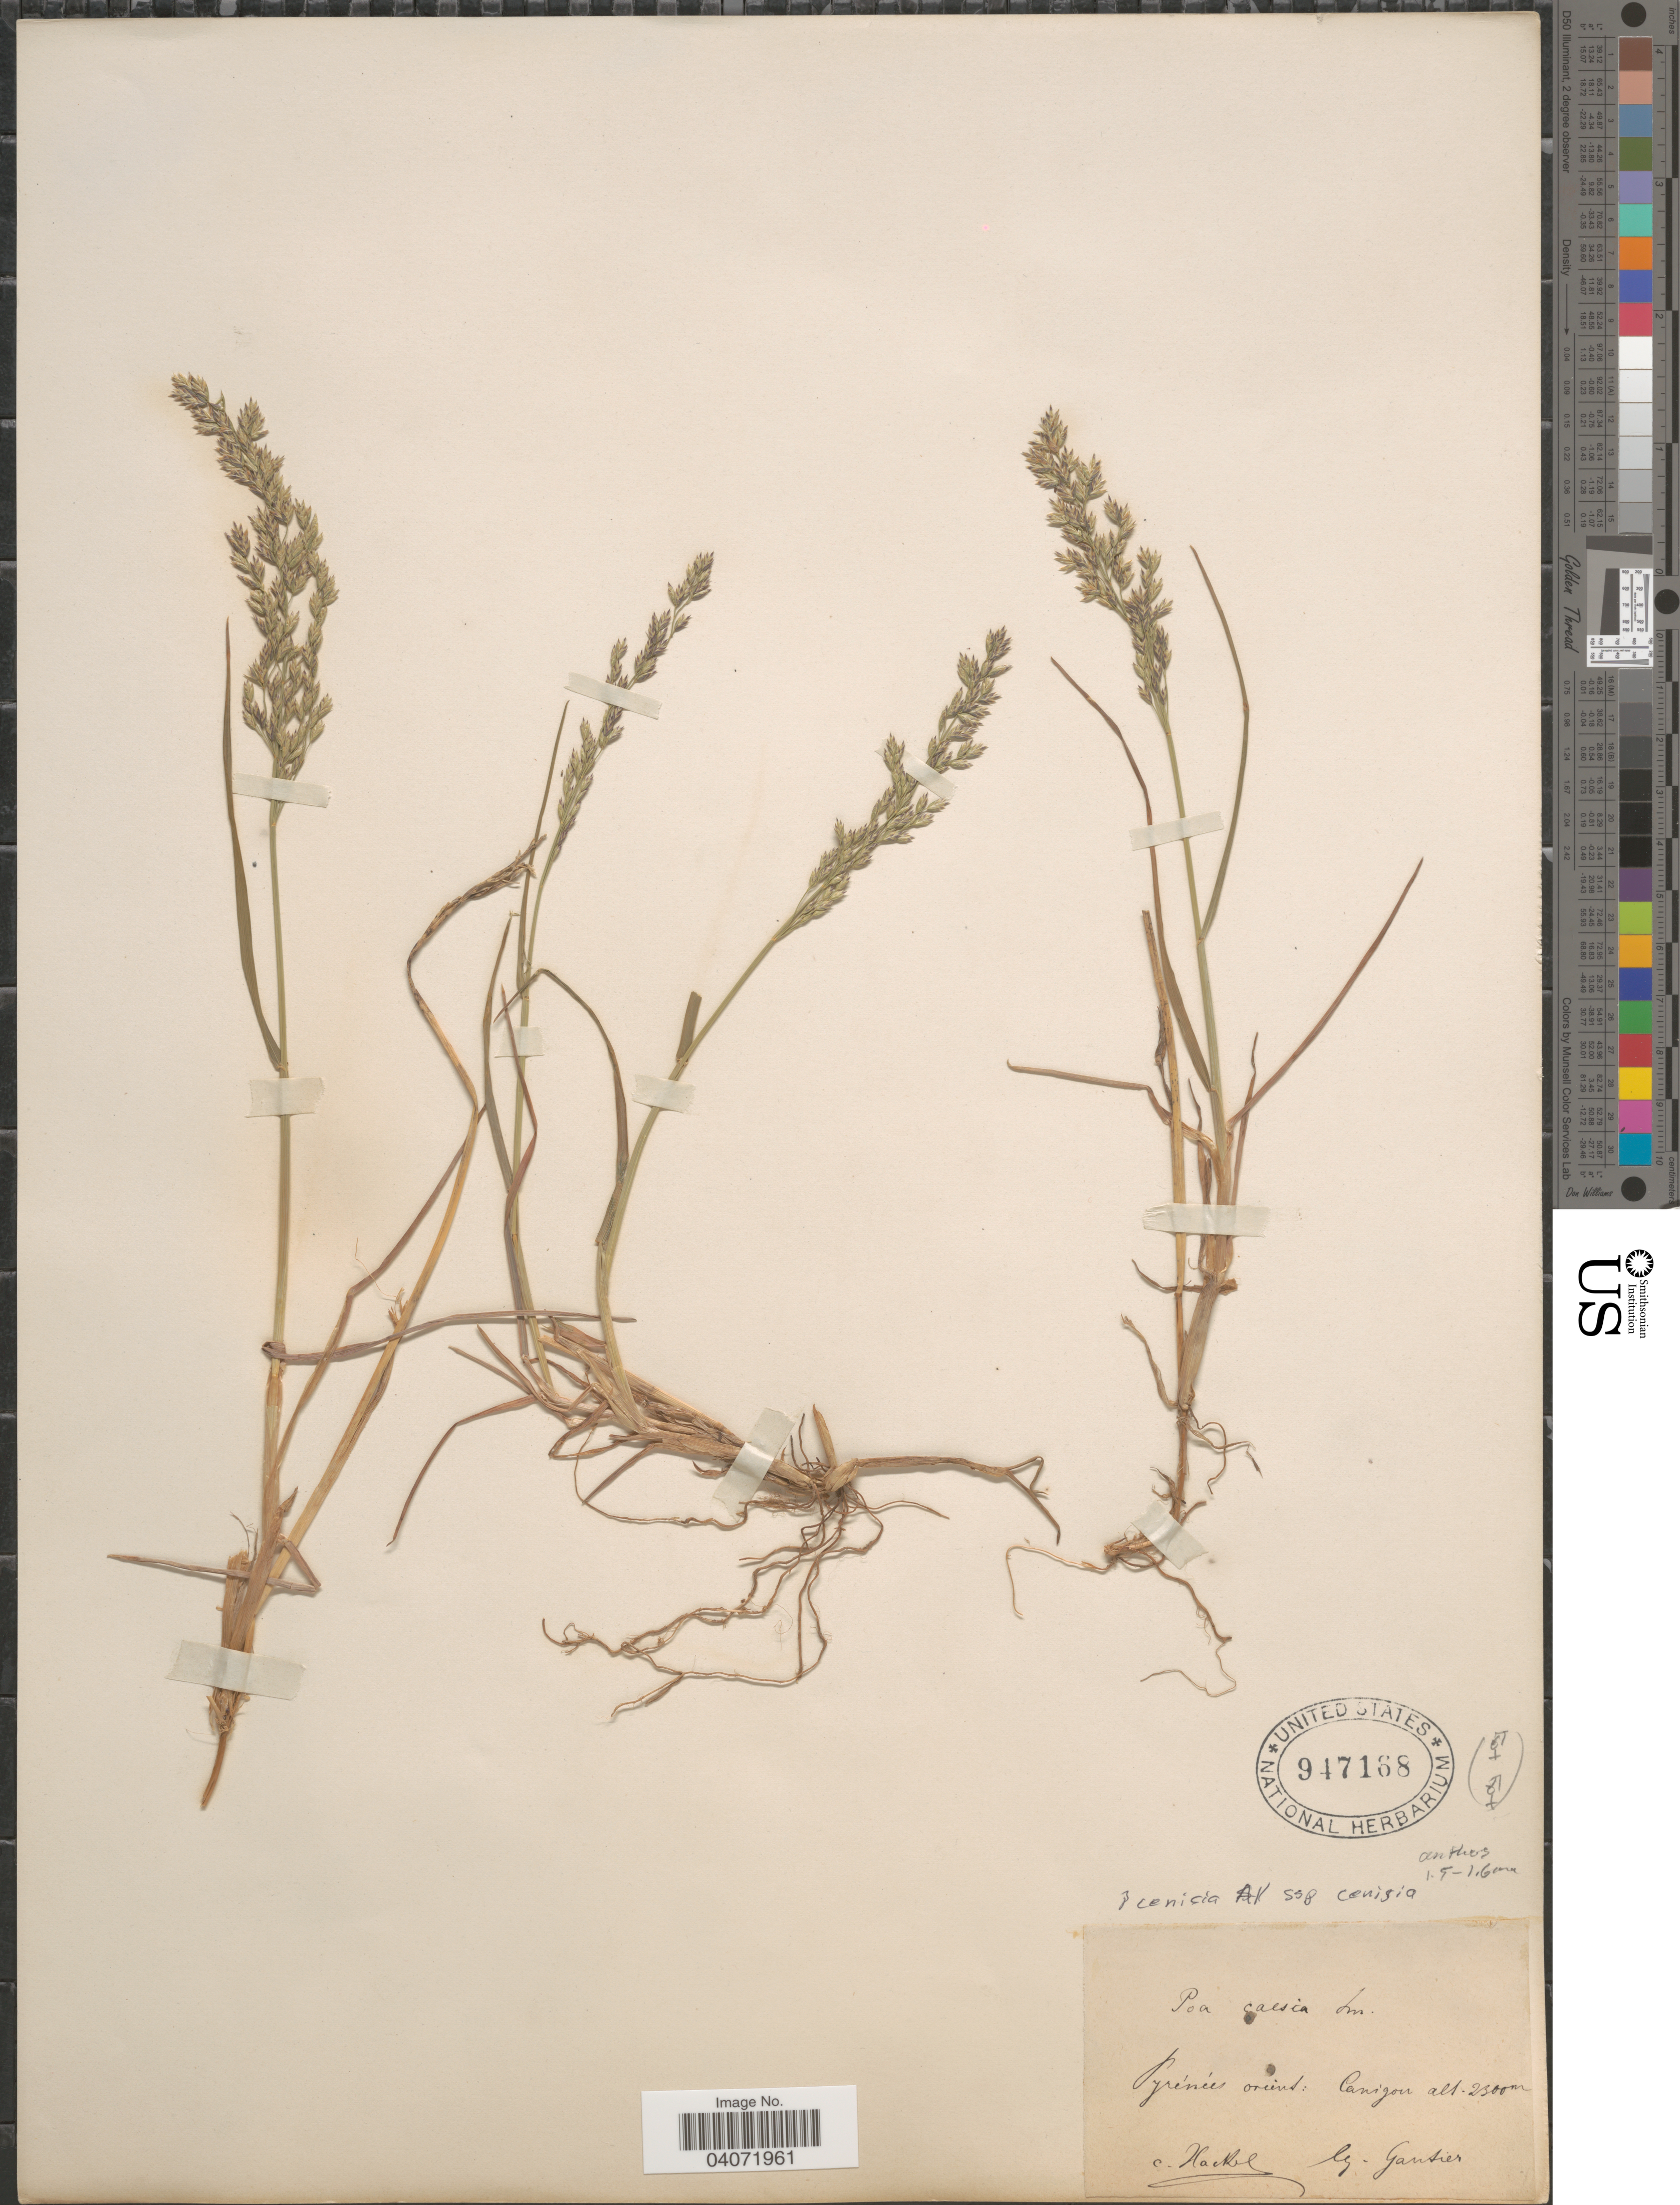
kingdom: Plantae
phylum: Tracheophyta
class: Liliopsida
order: Poales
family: Poaceae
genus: Poa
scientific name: Poa cenisia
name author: All.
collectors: -. Gautier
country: France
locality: Pyrénées orient: Canigou.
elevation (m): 2300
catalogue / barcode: US 947168